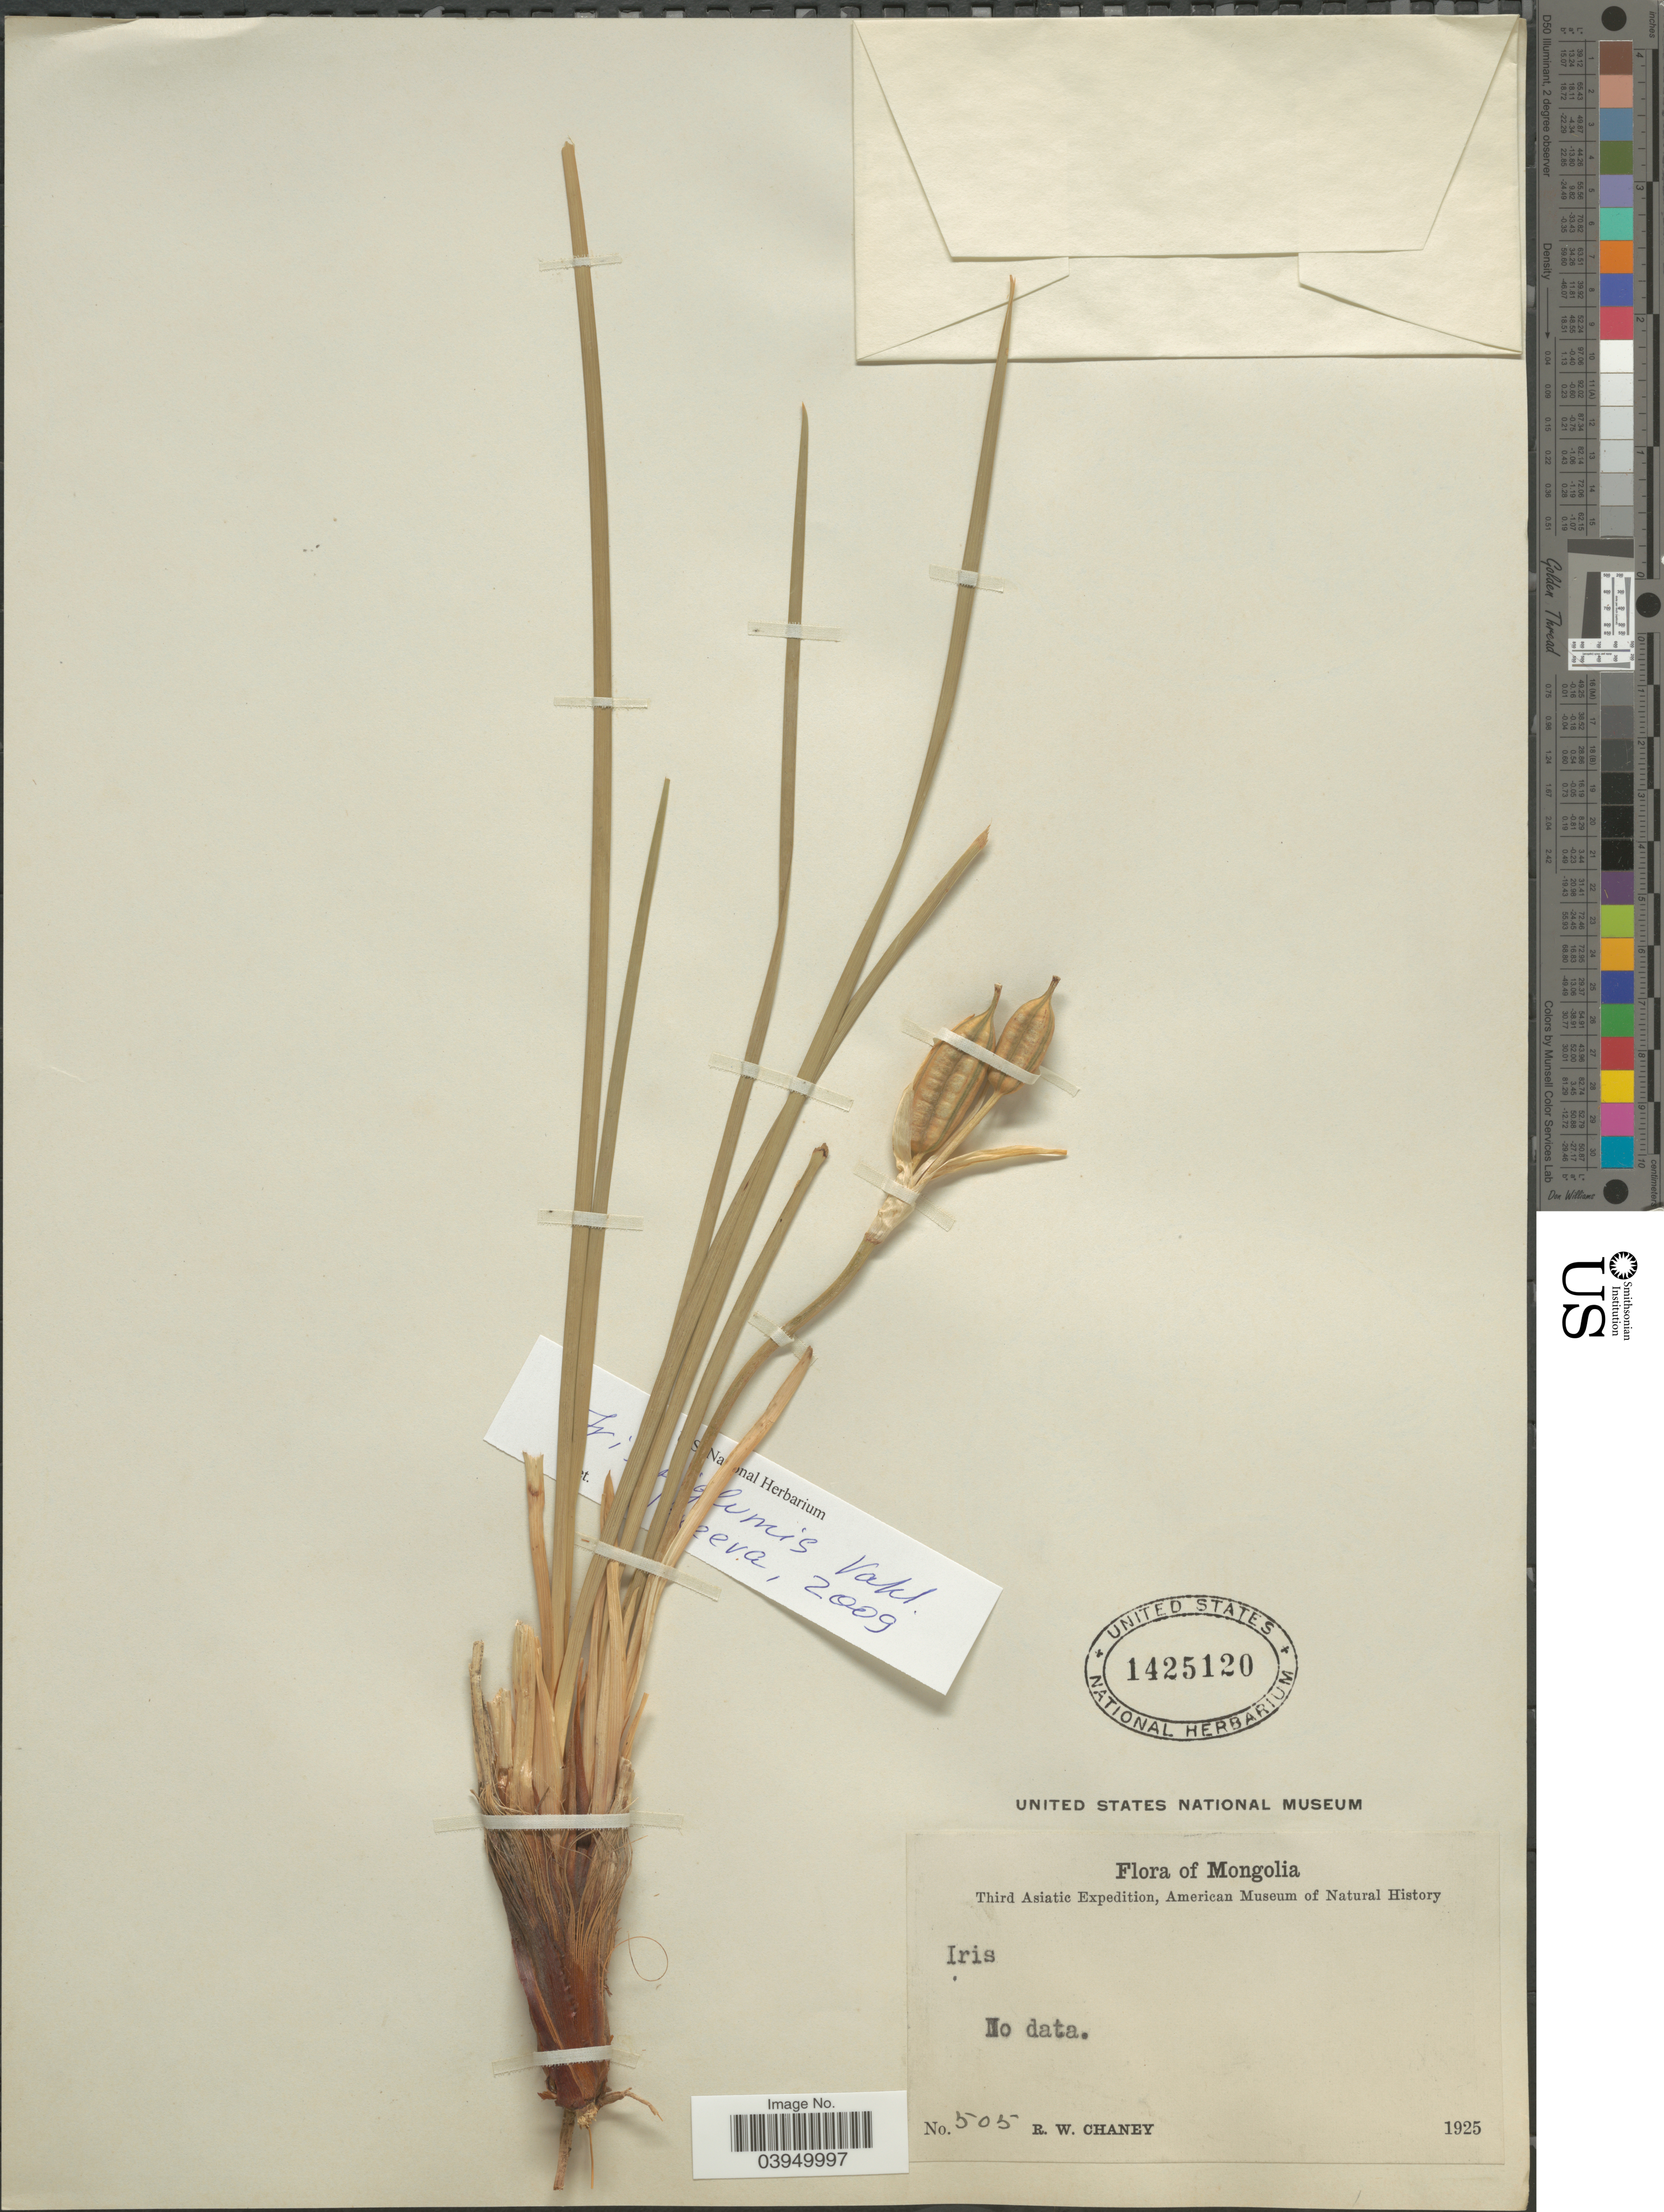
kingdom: Plantae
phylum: Tracheophyta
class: Liliopsida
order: Asparagales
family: Iridaceae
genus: Iris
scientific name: Iris sp.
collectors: R. Chaney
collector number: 505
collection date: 1925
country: Mongolia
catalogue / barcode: US 1425120